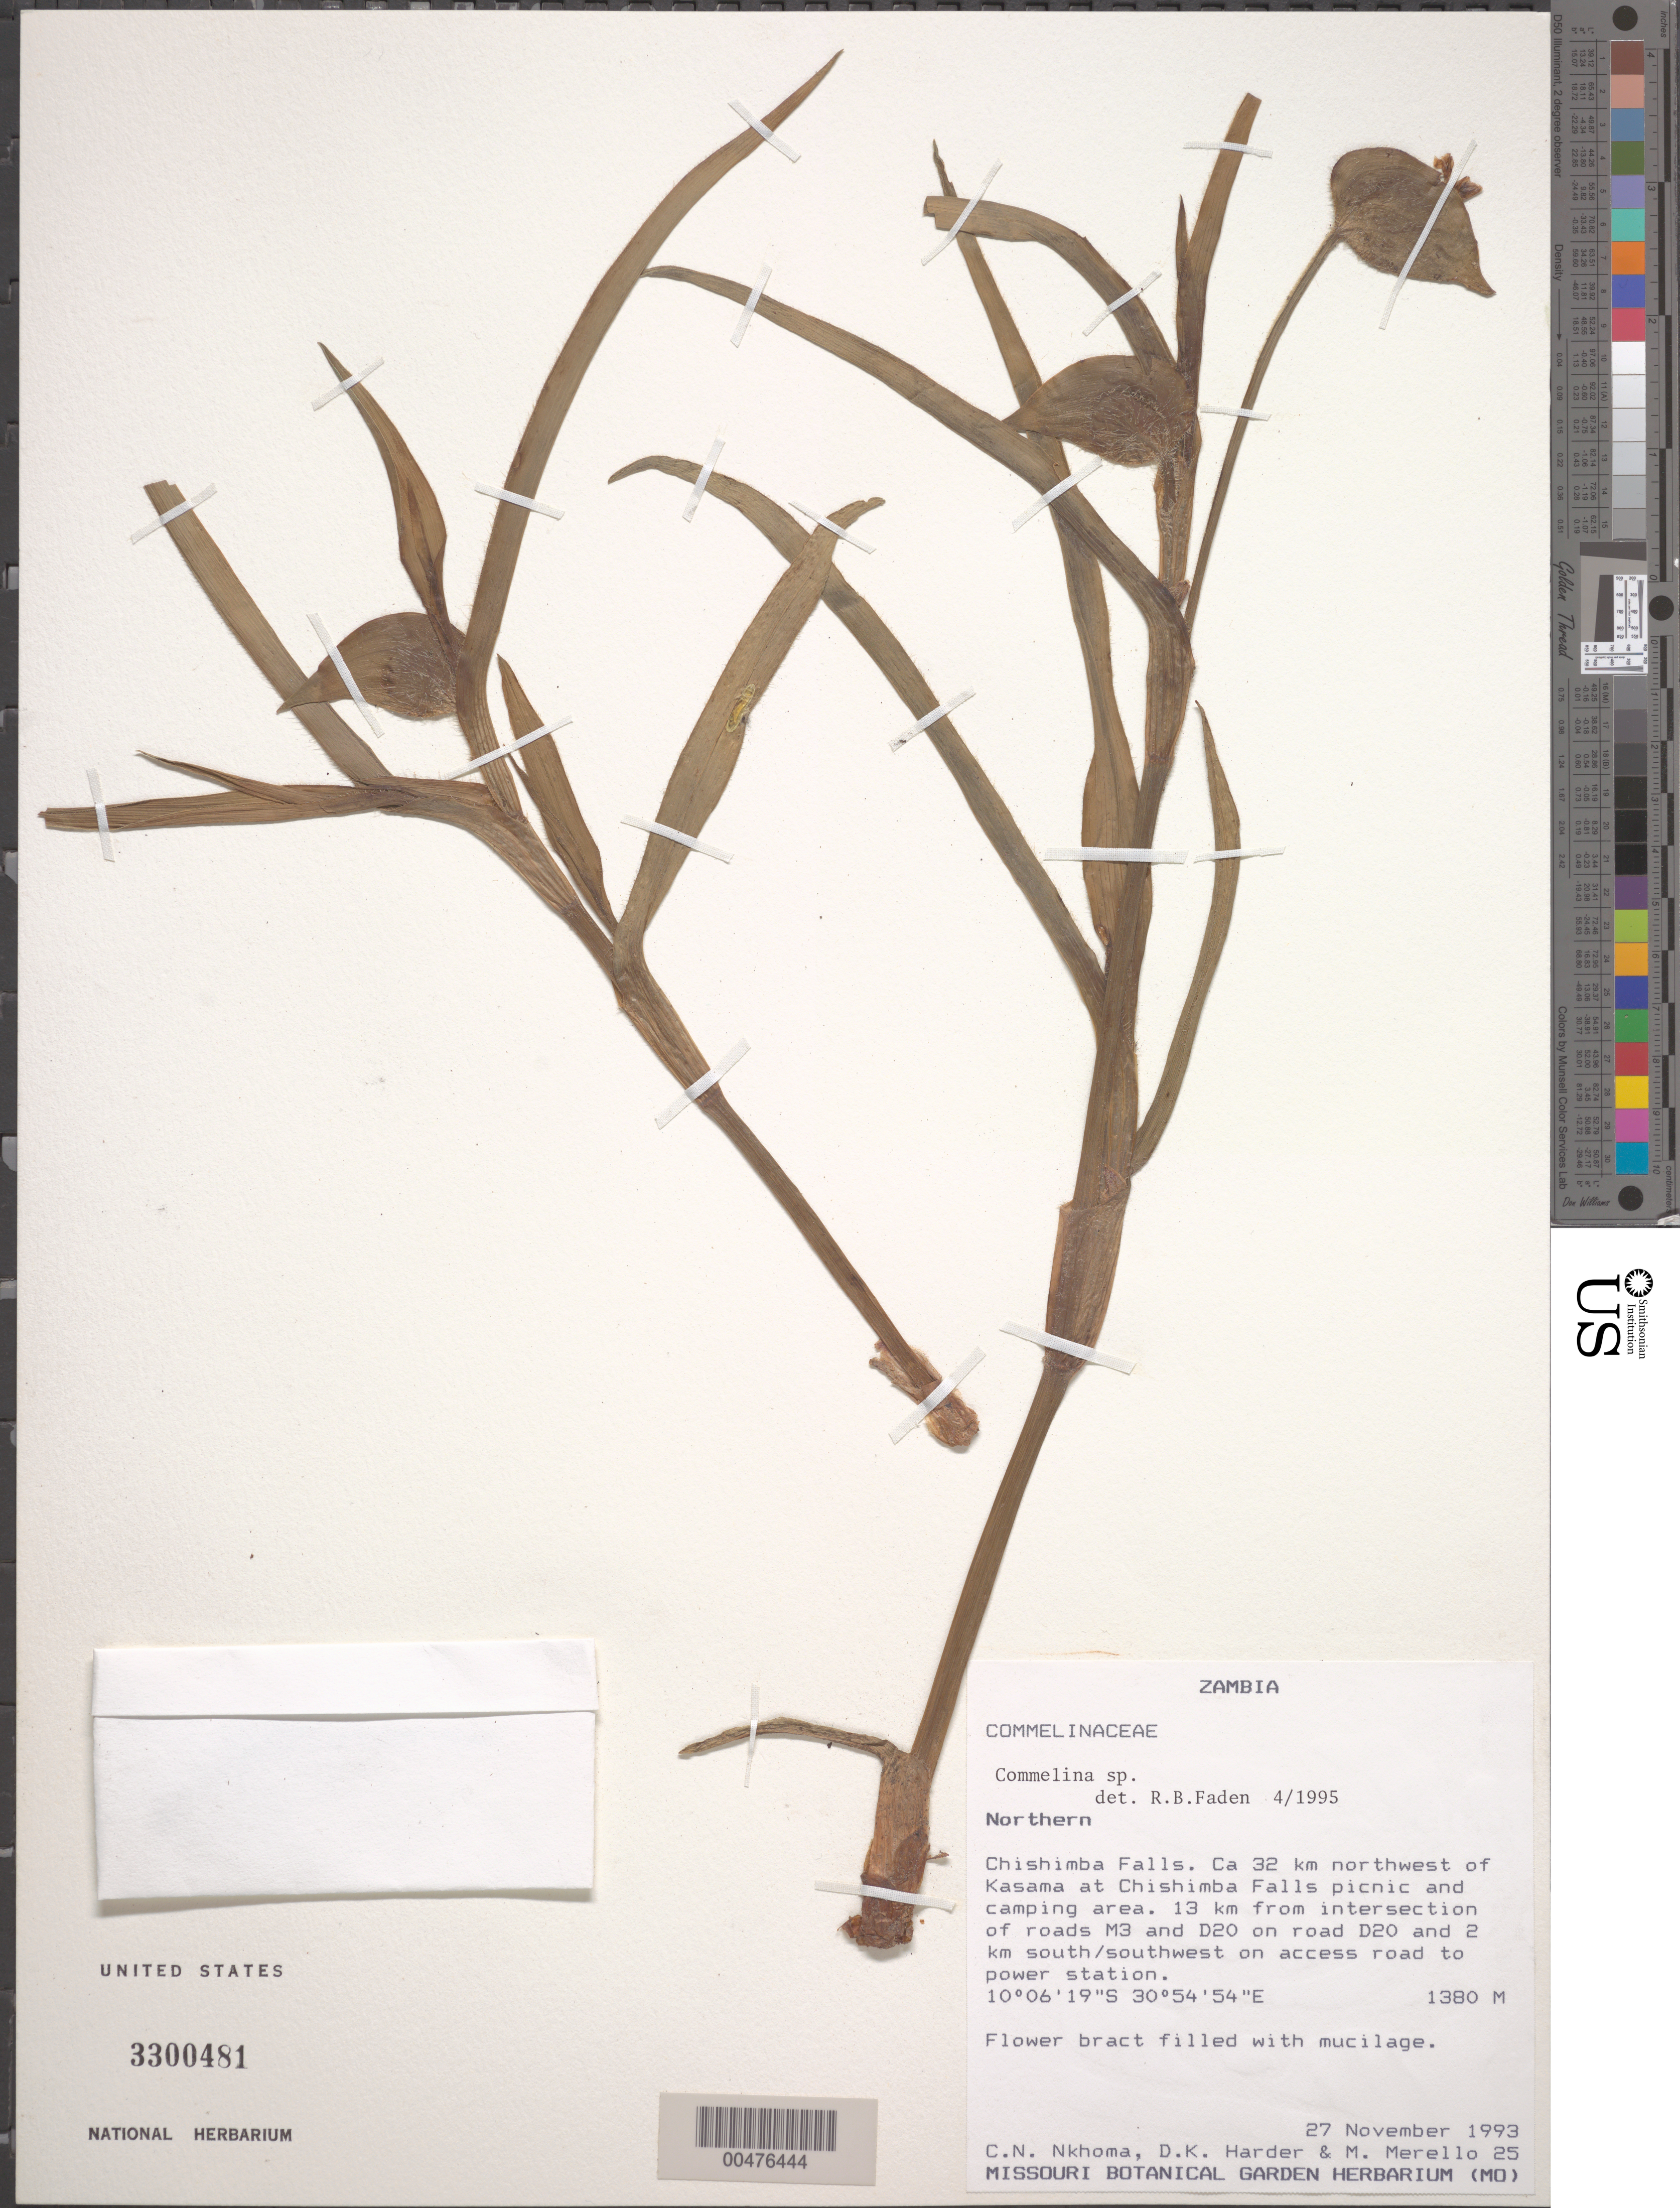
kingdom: Plantae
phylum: Tracheophyta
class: Liliopsida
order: Commelinales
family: Commelinaceae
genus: Commelina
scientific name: Commelina sp.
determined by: Faden, Robert B., (US), Smithsonian Institution - National Museum of Natural History (UNITED STATES)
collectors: C. Nkhoma, D. Harder & M. Merello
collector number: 25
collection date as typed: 27 Nov 1993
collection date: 1993-11-27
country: Zambia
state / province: Northern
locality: Chishimba falls, nw of kasama at chishimba falls picnic and camping area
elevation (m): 1390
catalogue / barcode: US 3300481